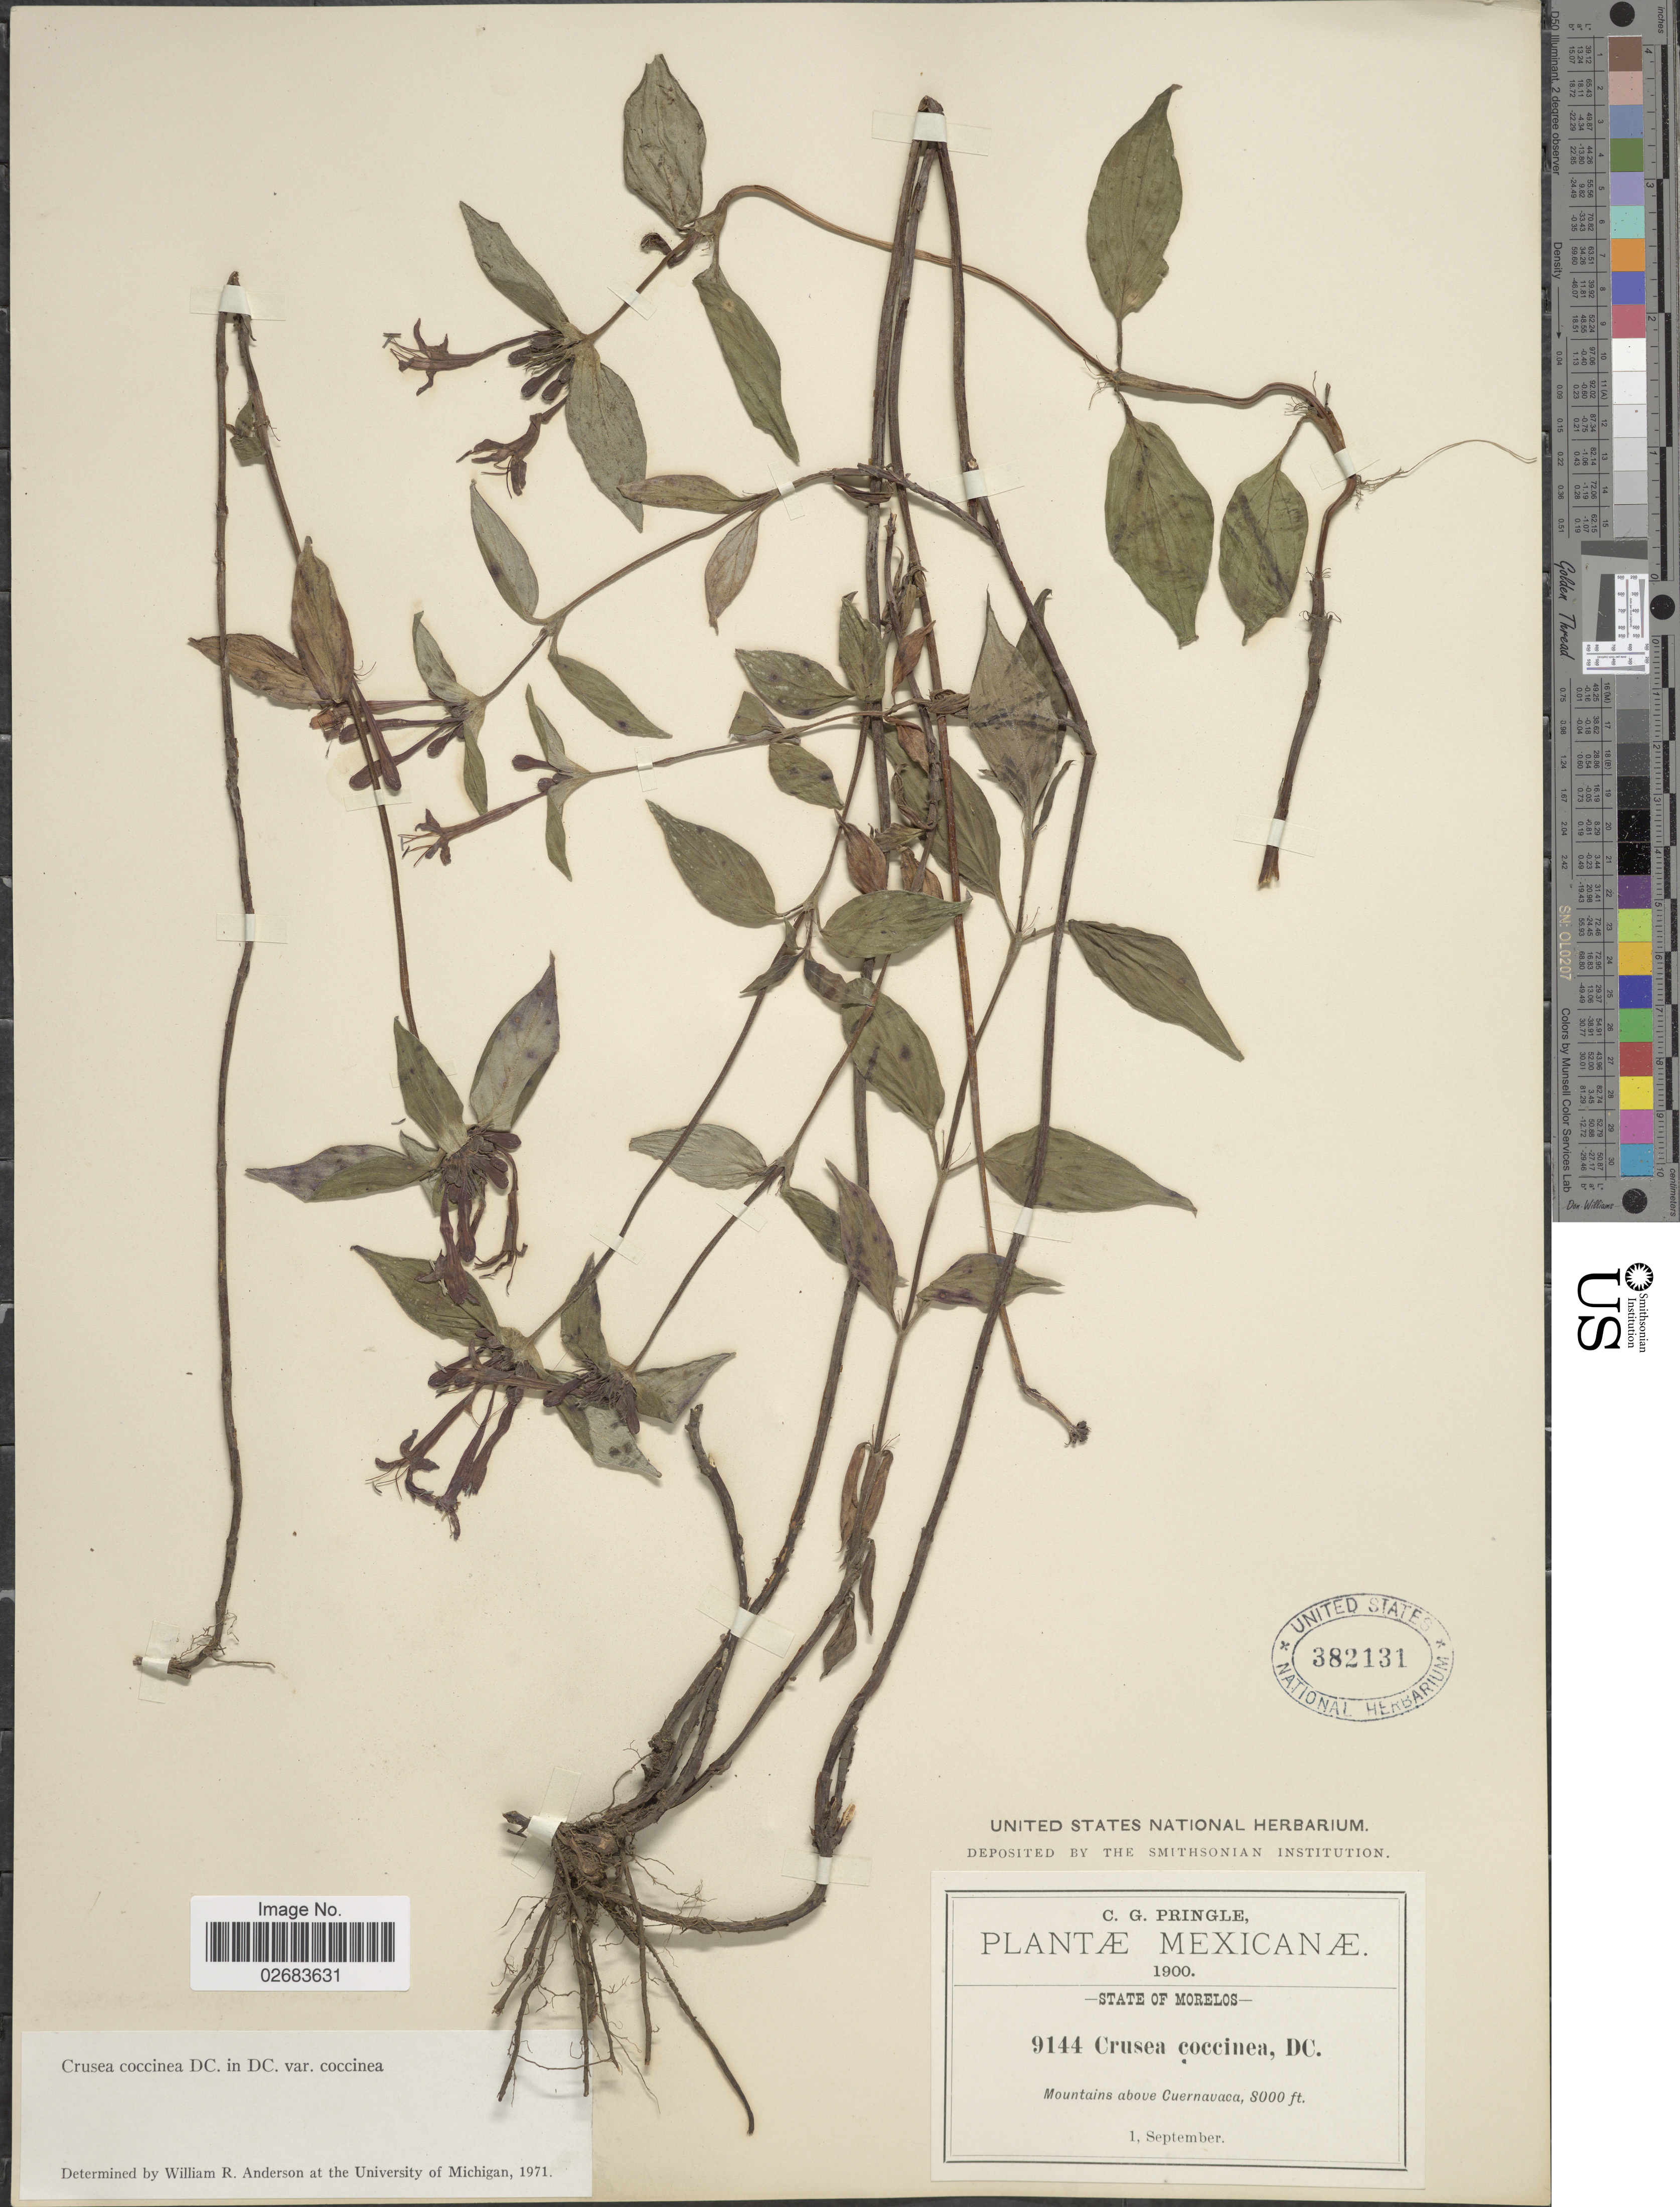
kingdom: Plantae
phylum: Tracheophyta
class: Magnoliopsida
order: Gentianales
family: Rubiaceae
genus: Crusea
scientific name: Crusea coccinea var. coccinea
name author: DC.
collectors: C. G. Pringle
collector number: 9144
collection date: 1900-09-01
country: Mexico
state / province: Morelos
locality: Mountains above Cuernavaca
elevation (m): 2438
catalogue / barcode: US 382131